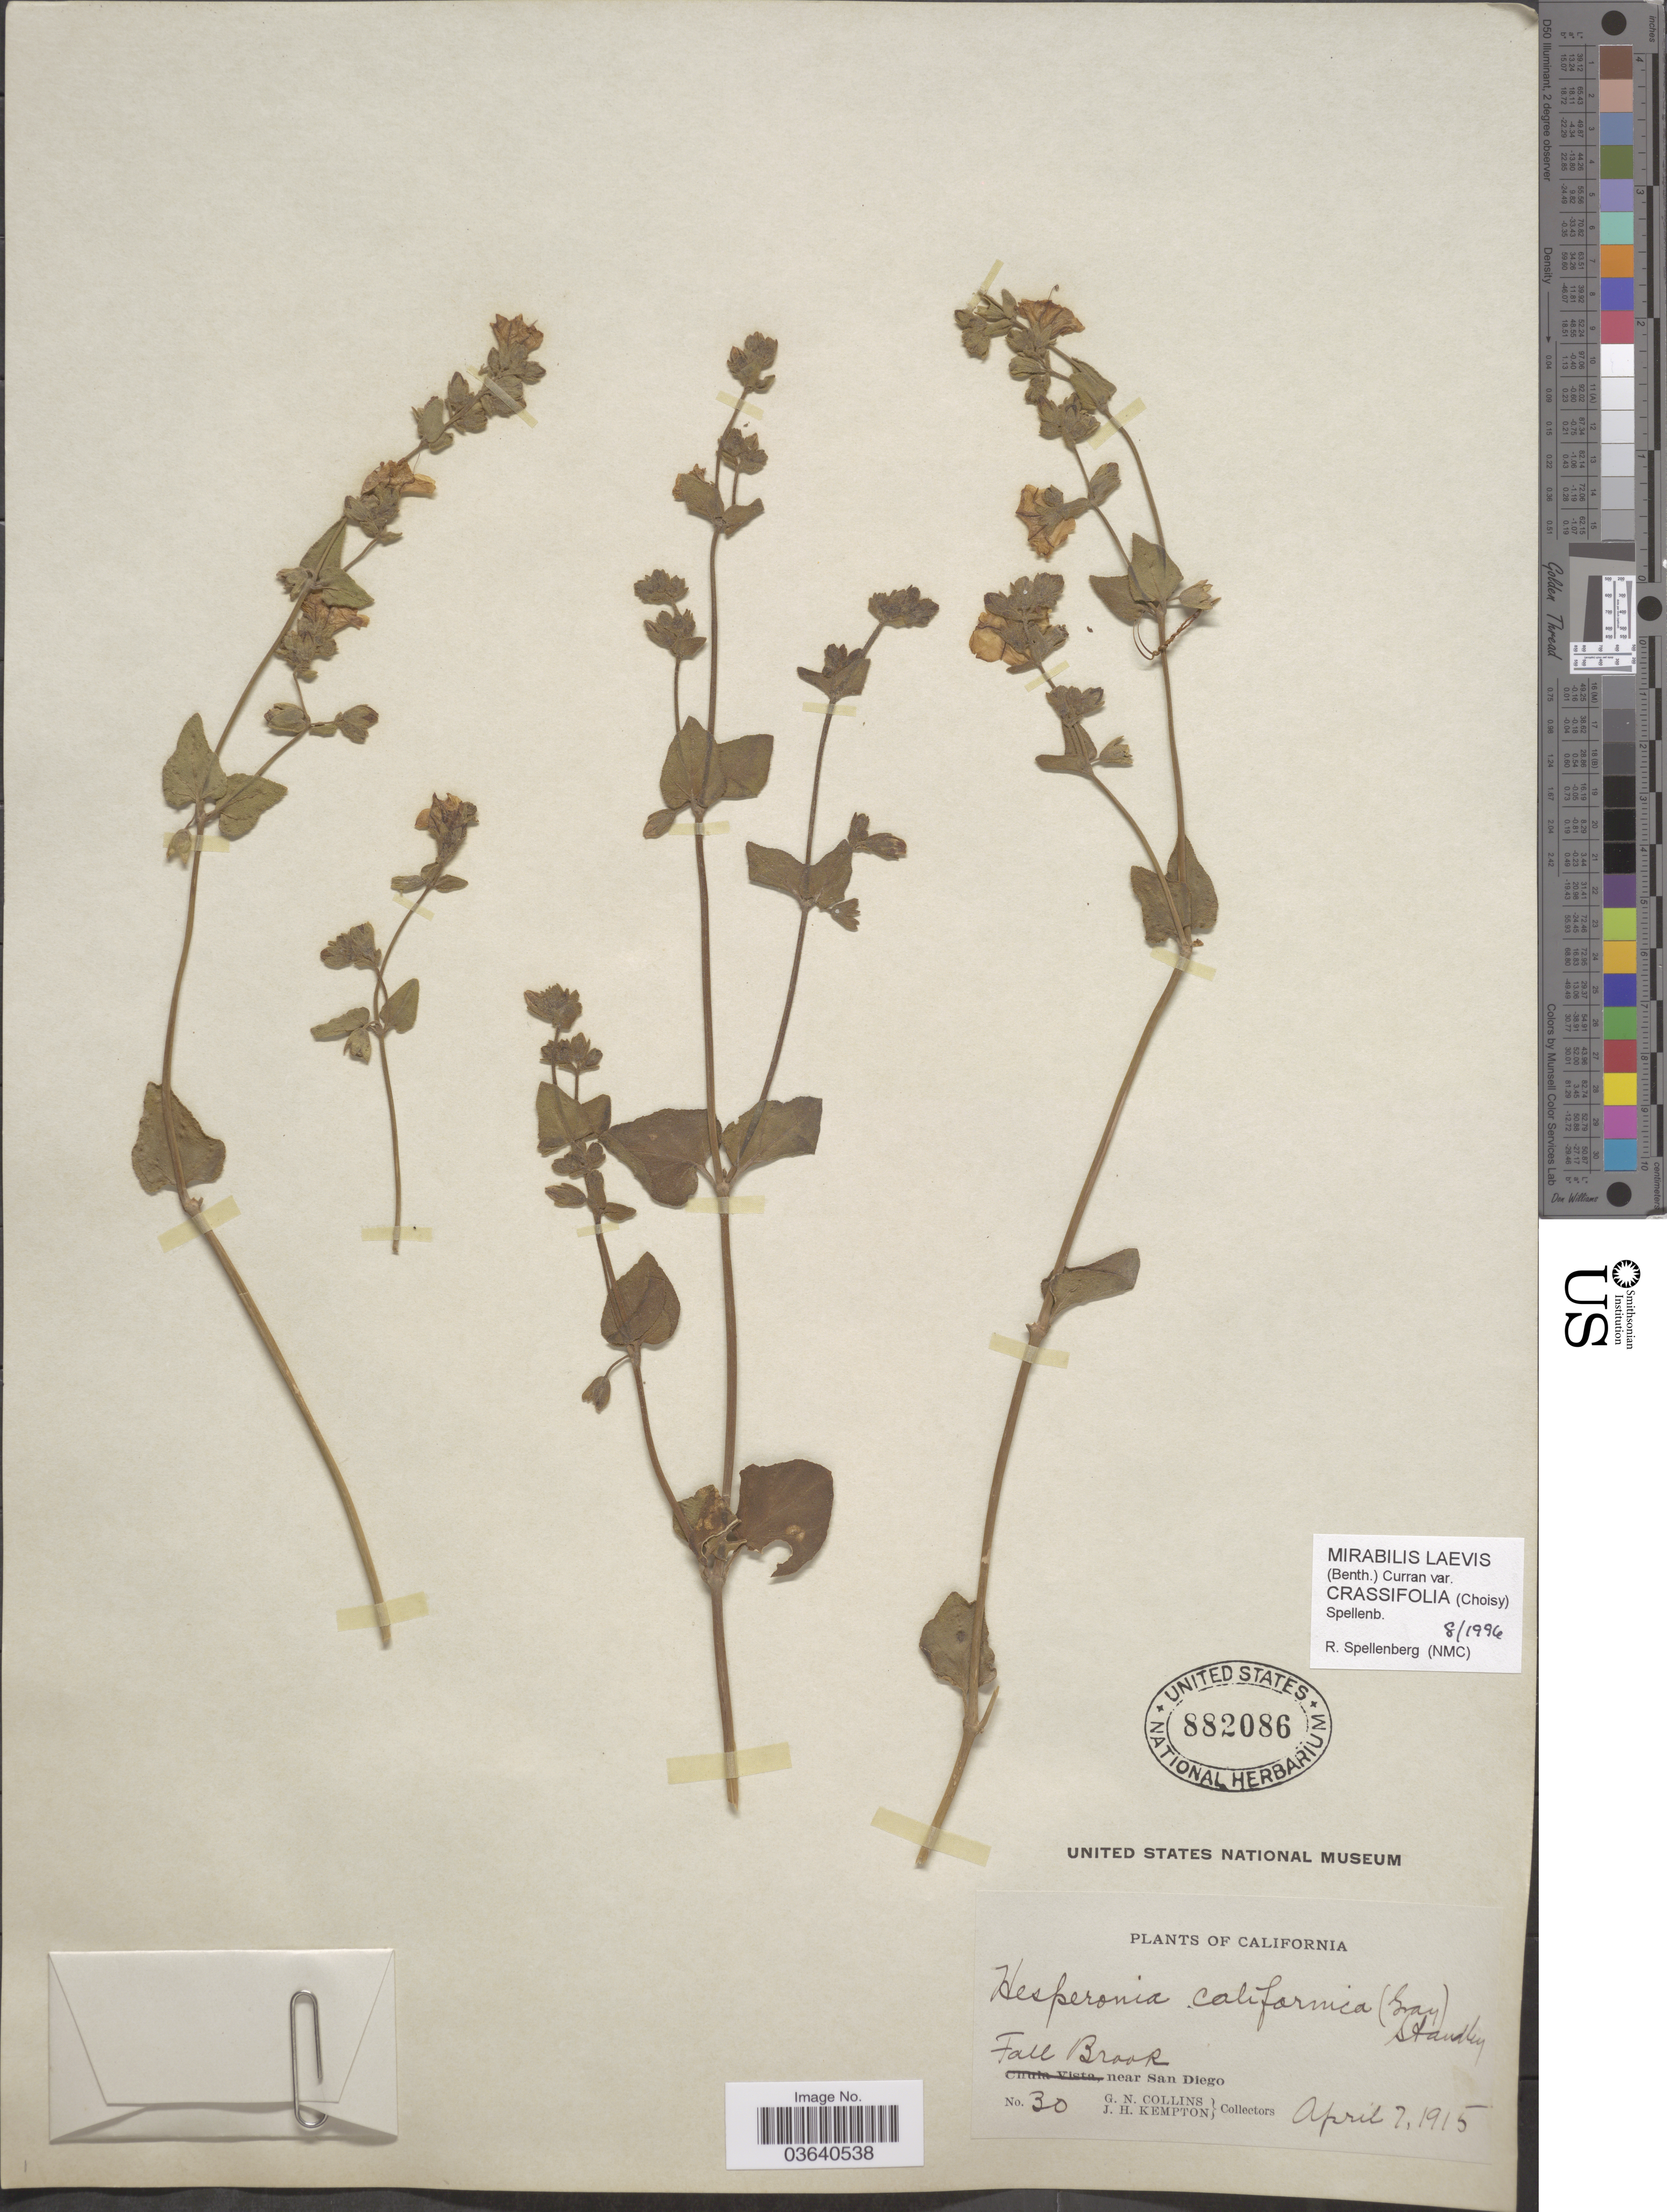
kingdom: Plantae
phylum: Tracheophyta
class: Magnoliopsida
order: Caryophyllales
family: Nyctaginaceae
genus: Mirabilis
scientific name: Mirabilis laevis var. crassifolia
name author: (Choisy) Spellenb.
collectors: G. Collins & J. H. Kempton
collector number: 30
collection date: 1915-04-07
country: United States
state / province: California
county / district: San Diego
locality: Fall Brook, near San Diego.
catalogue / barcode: US 882086